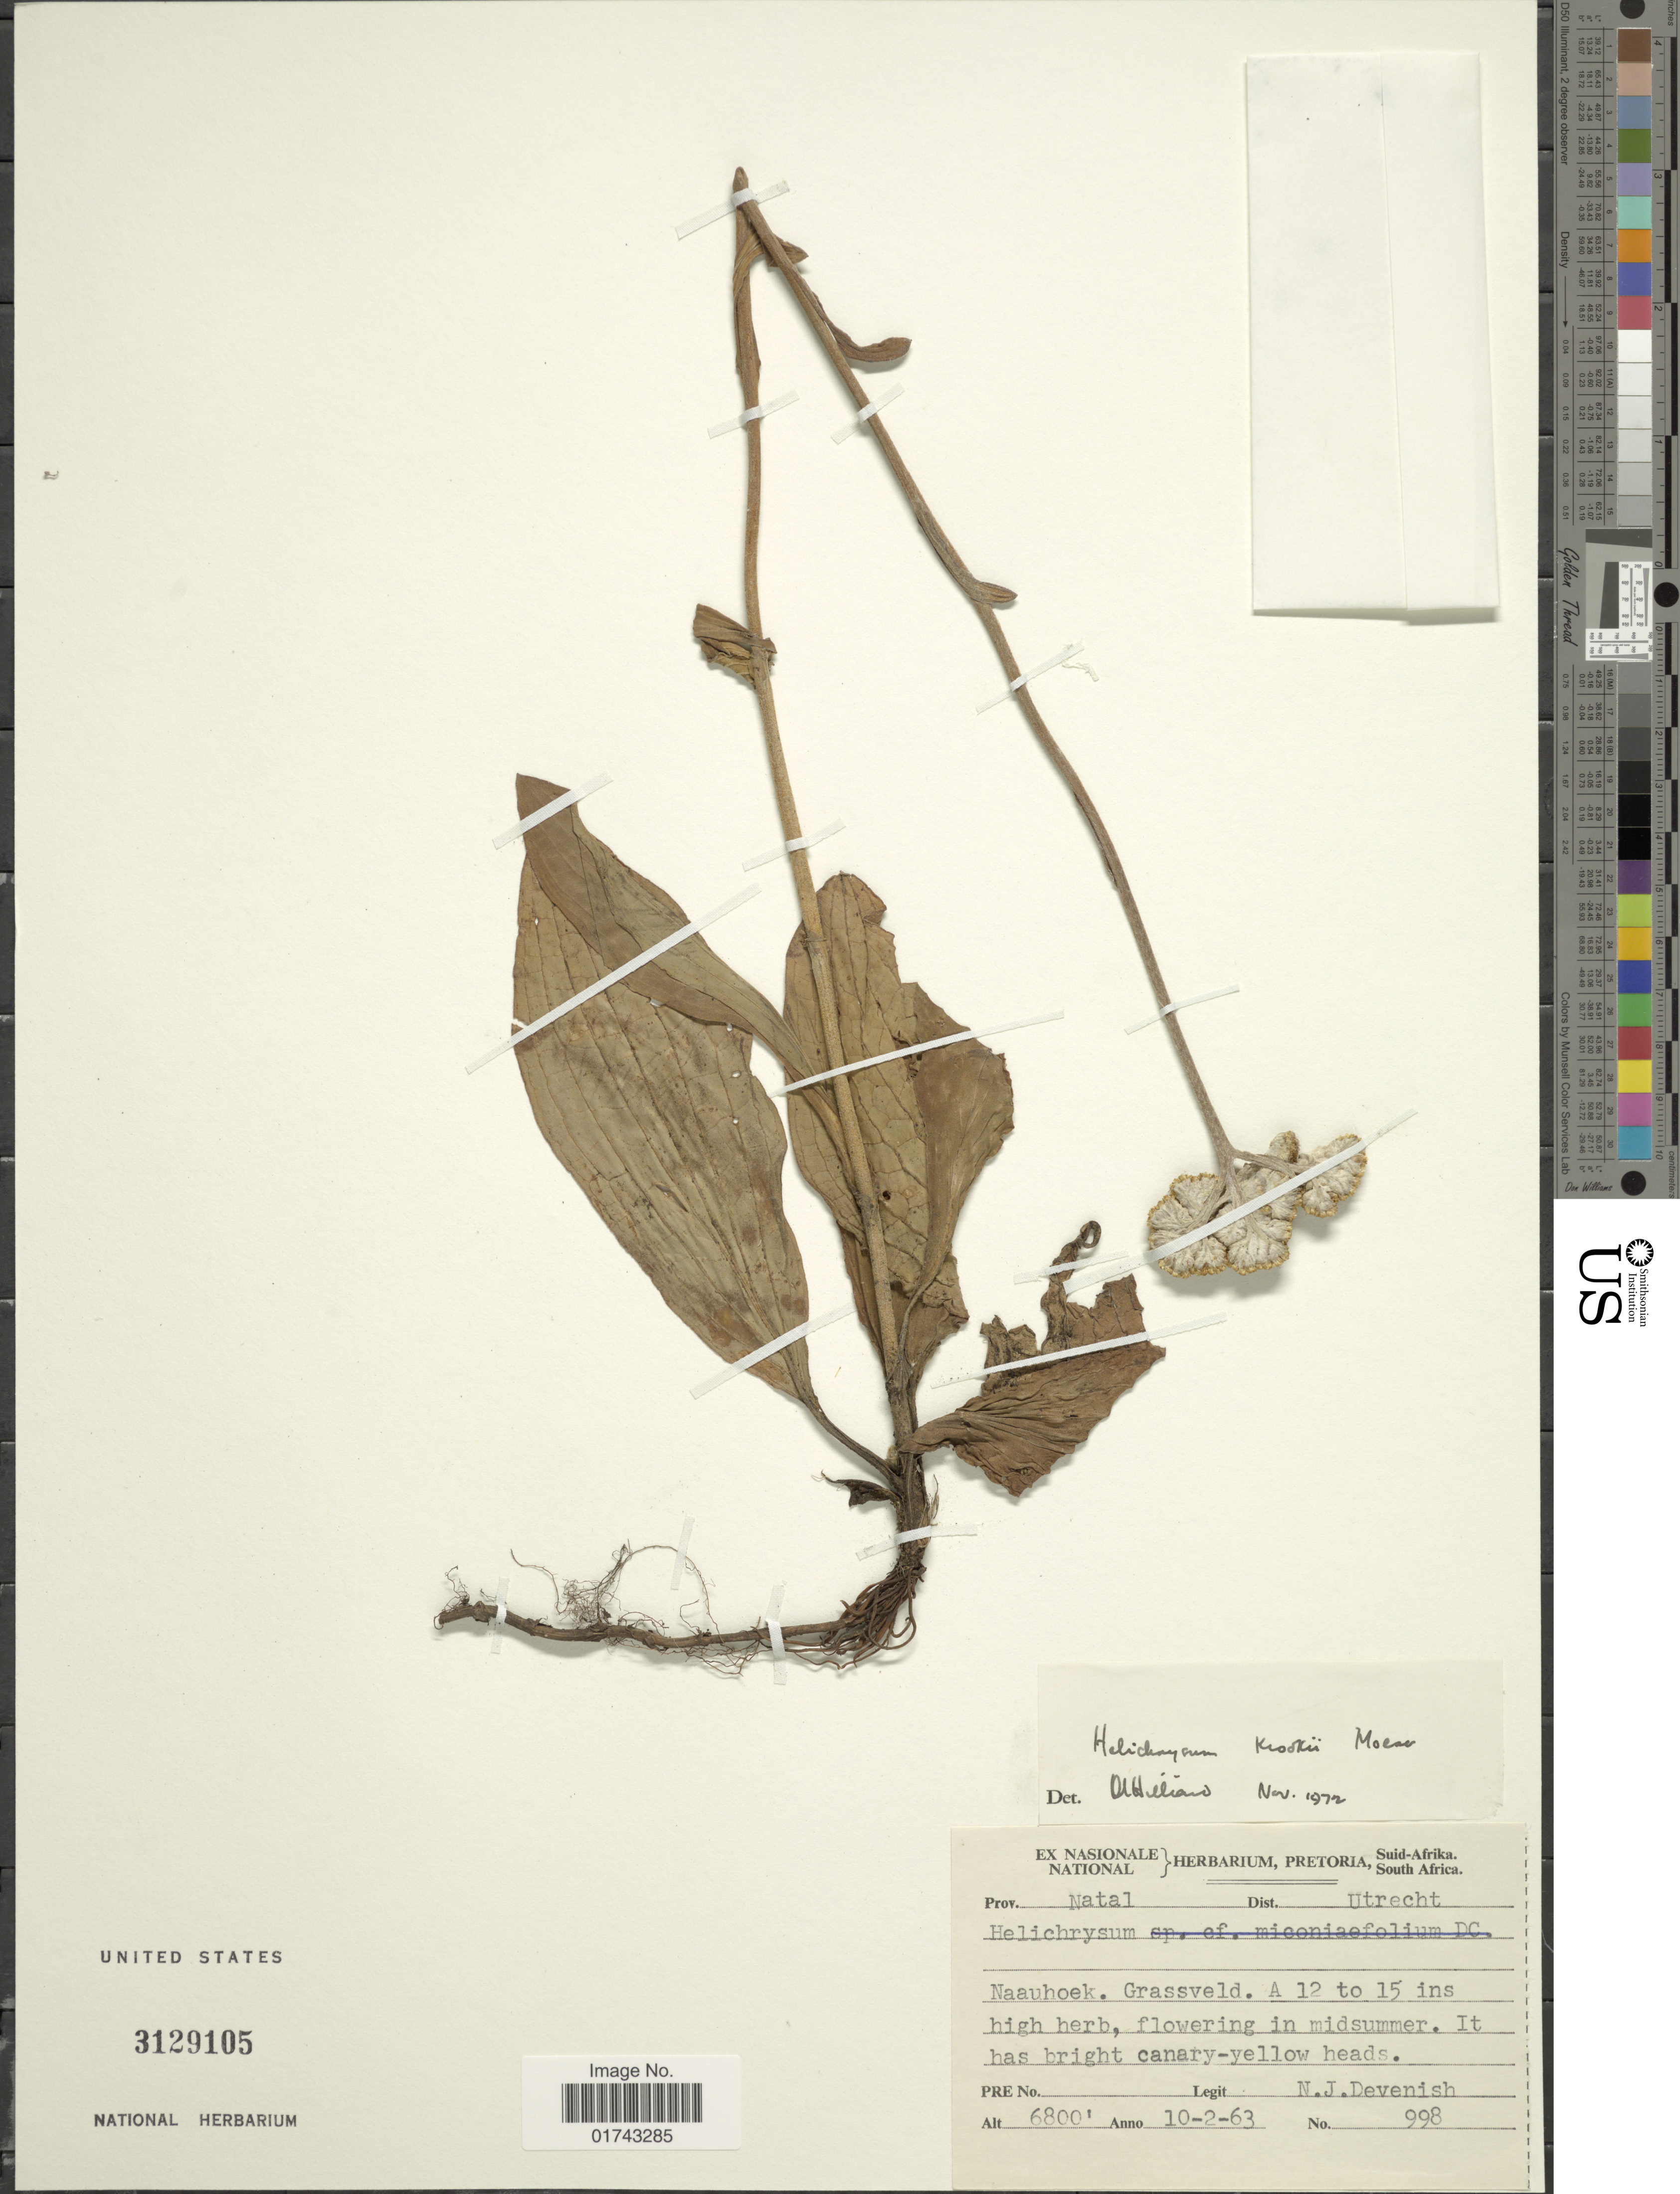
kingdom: Plantae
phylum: Tracheophyta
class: Magnoliopsida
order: Asterales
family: Asteraceae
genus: Helichrysum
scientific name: Helichrysum krookii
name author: Moeser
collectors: N. Devenish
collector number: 998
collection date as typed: Transcribed d/m/y: 10/2/63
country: South Africa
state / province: KwaZulu-Natal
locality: Prov. Natal, Dist. Utrecht, Naauhoek, Grassveld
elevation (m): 2073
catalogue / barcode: US 3129105